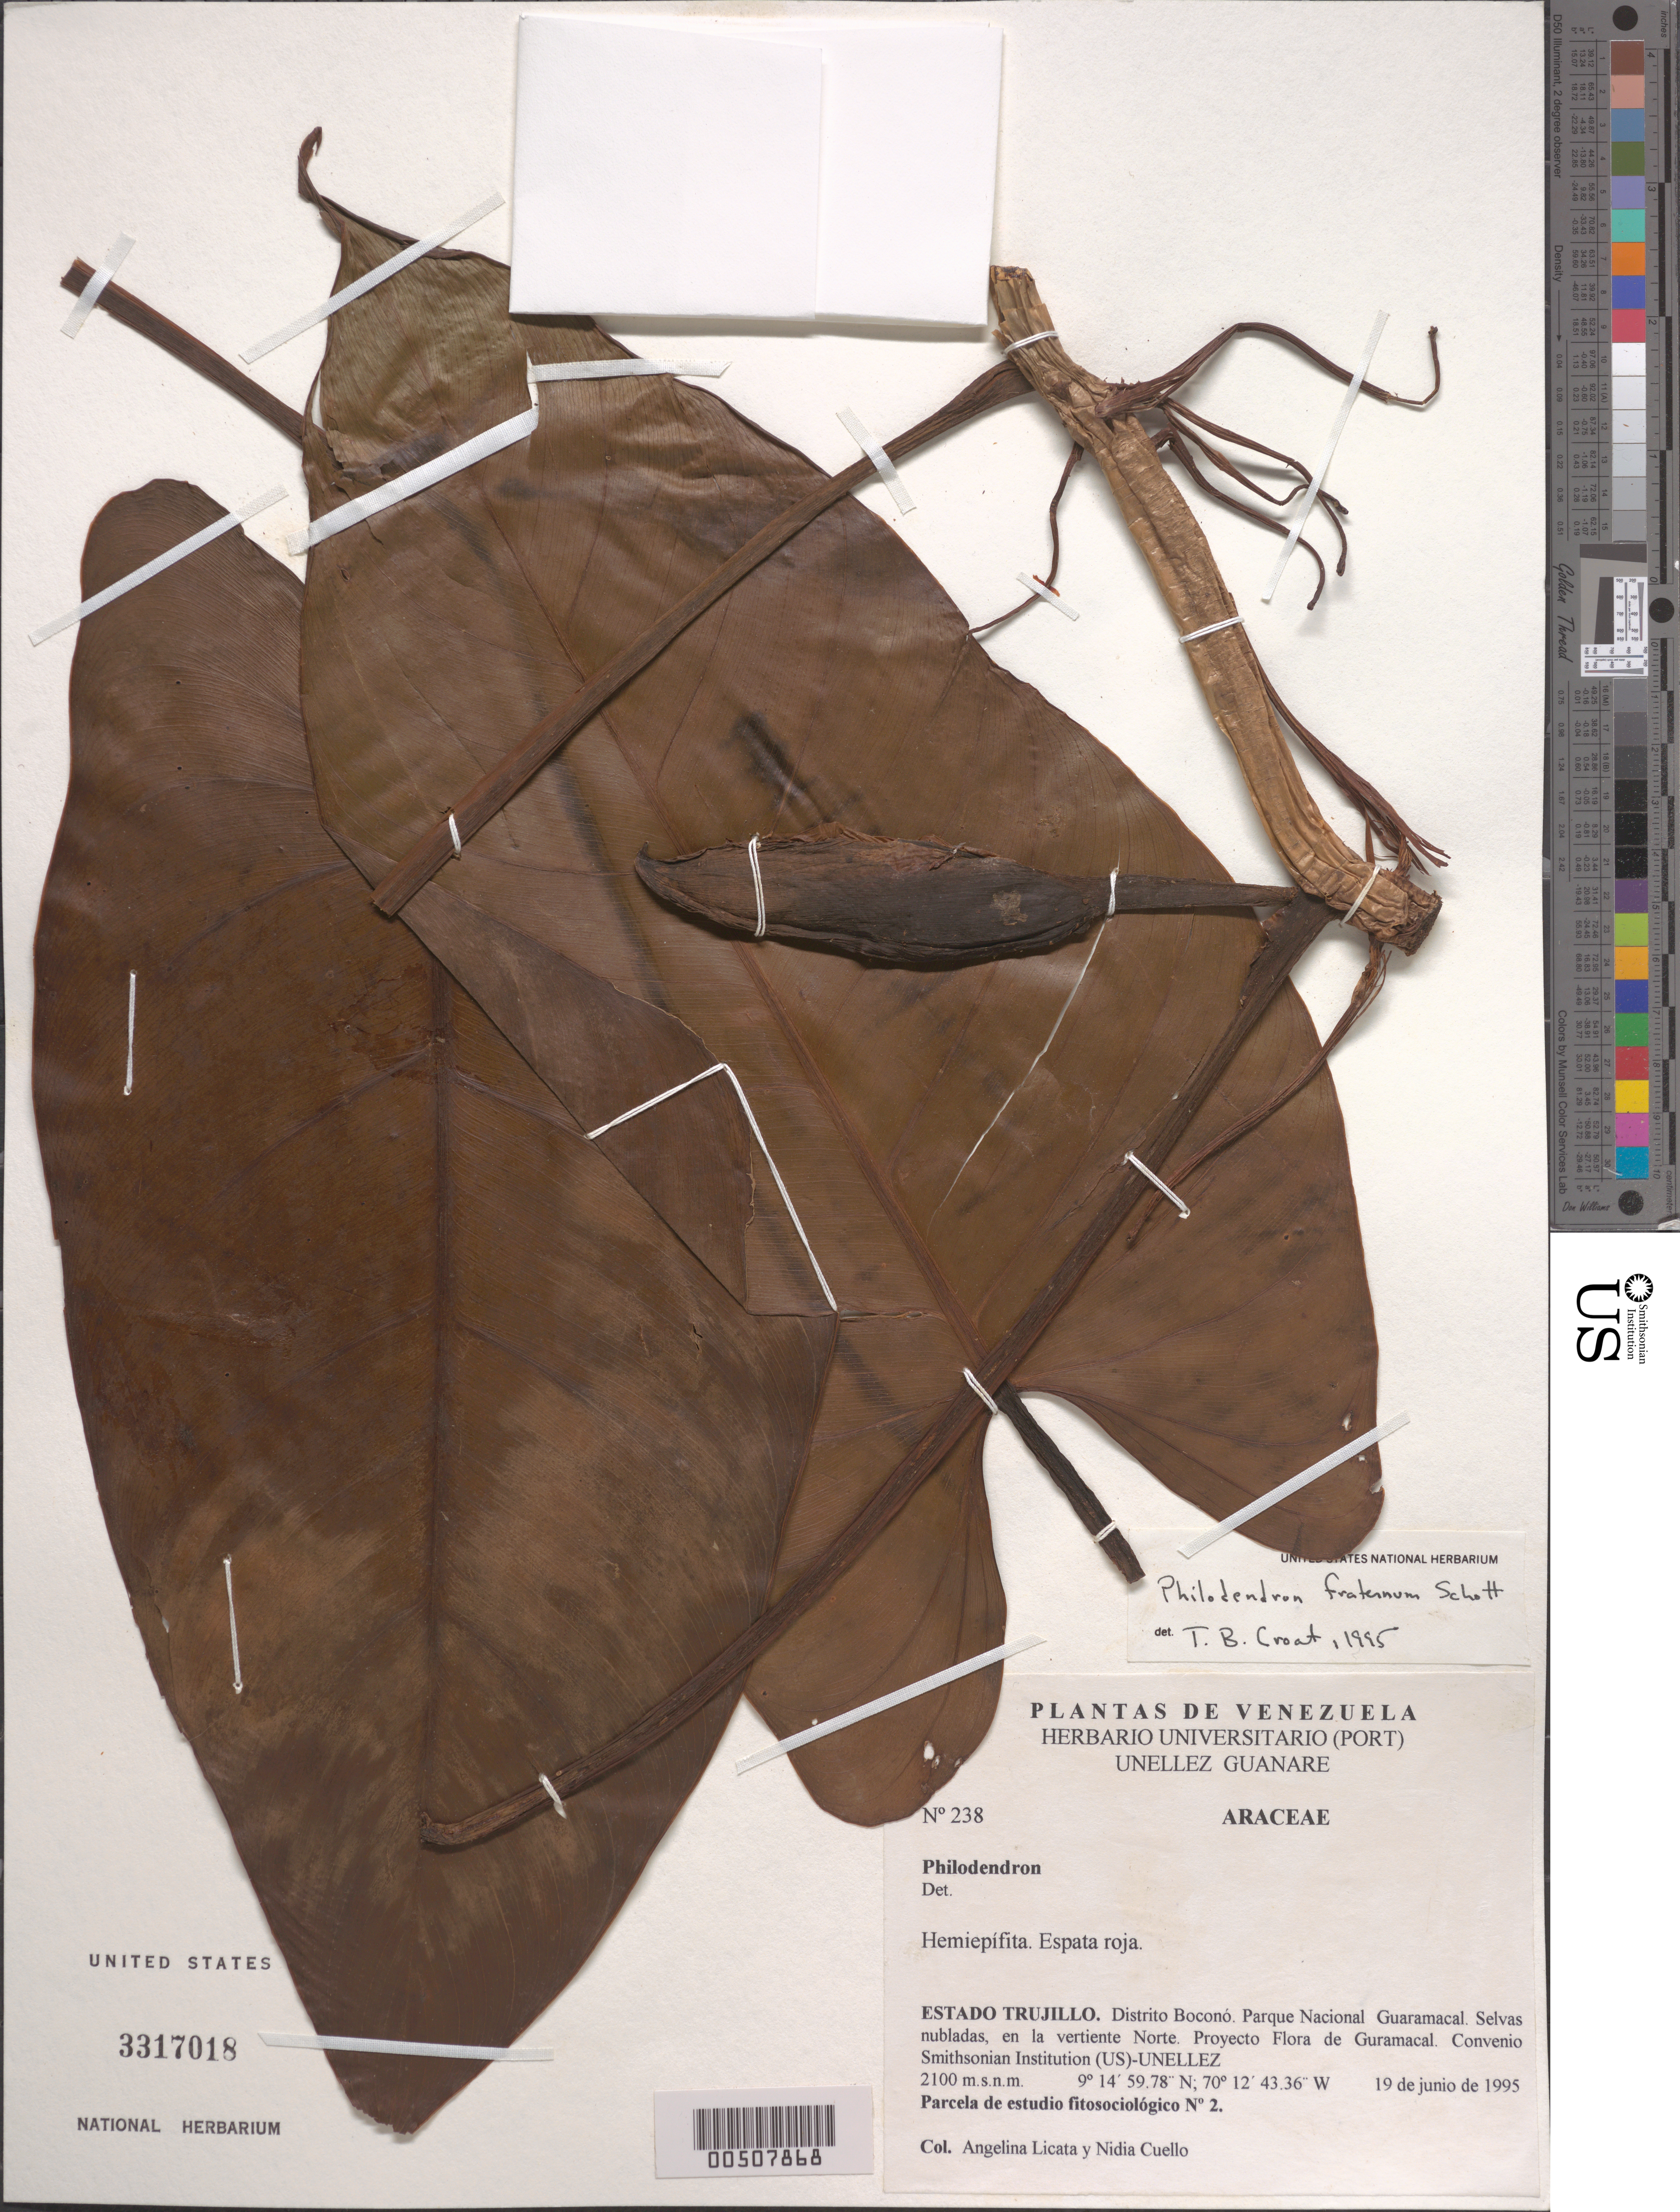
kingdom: Plantae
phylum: Tracheophyta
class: Liliopsida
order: Alismatales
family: Araceae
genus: Philodendron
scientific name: Philodendron fraternum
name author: Schott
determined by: Croat, Thomas B., Missouri Botanical Garden (MO)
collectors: A. Licata & N. L. Cuello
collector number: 238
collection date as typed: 19 Jun 1995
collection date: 1995-06-19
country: Venezuela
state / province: Trujillo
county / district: Boconó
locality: Parque Nacional Guaramacal, vertiente N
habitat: Selvas nubladas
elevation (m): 2100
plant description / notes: K, MO, PORT, US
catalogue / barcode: US 3317018